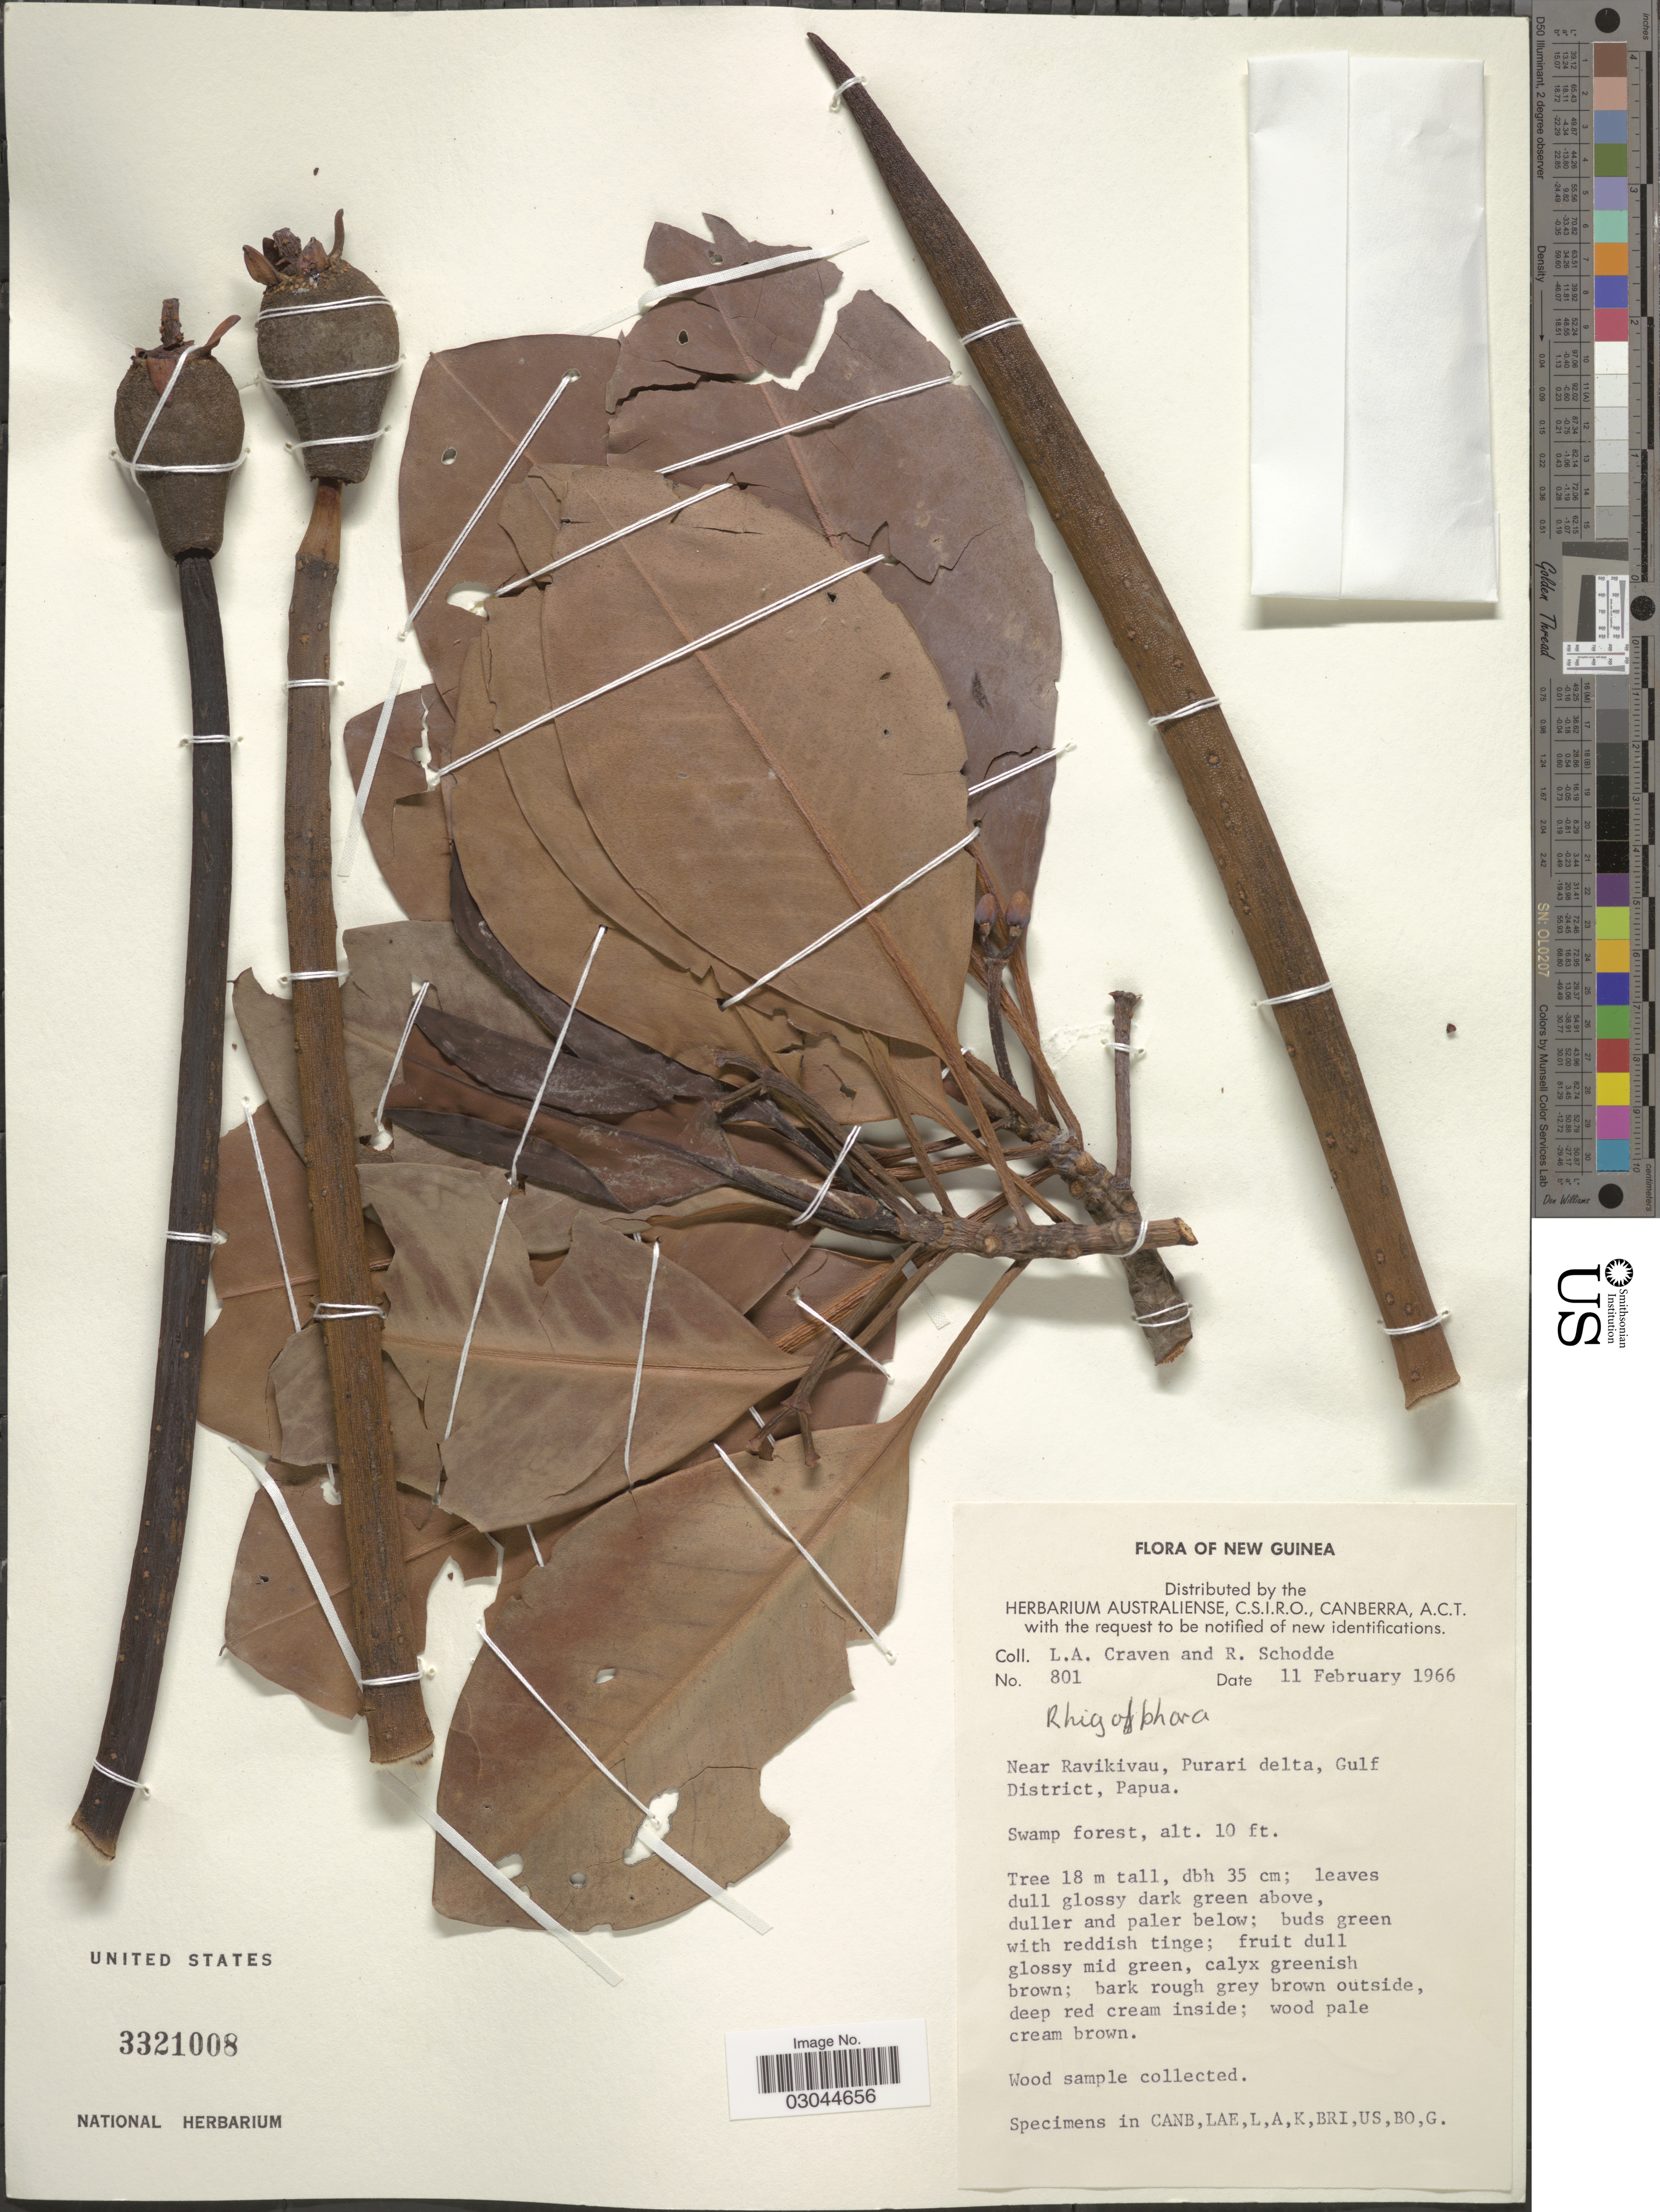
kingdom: Plantae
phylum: Tracheophyta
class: Magnoliopsida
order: Malpighiales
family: Rhizophoraceae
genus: Rhizophora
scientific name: Rhizophora sp.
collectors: L. A. Craven & R. Schodde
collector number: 801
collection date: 1966-02-11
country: Papua New Guinea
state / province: Gulf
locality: New Guinea. Near Ravikivau, Purari delta, Papua. Swamp forest.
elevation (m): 3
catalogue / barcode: US 3321008